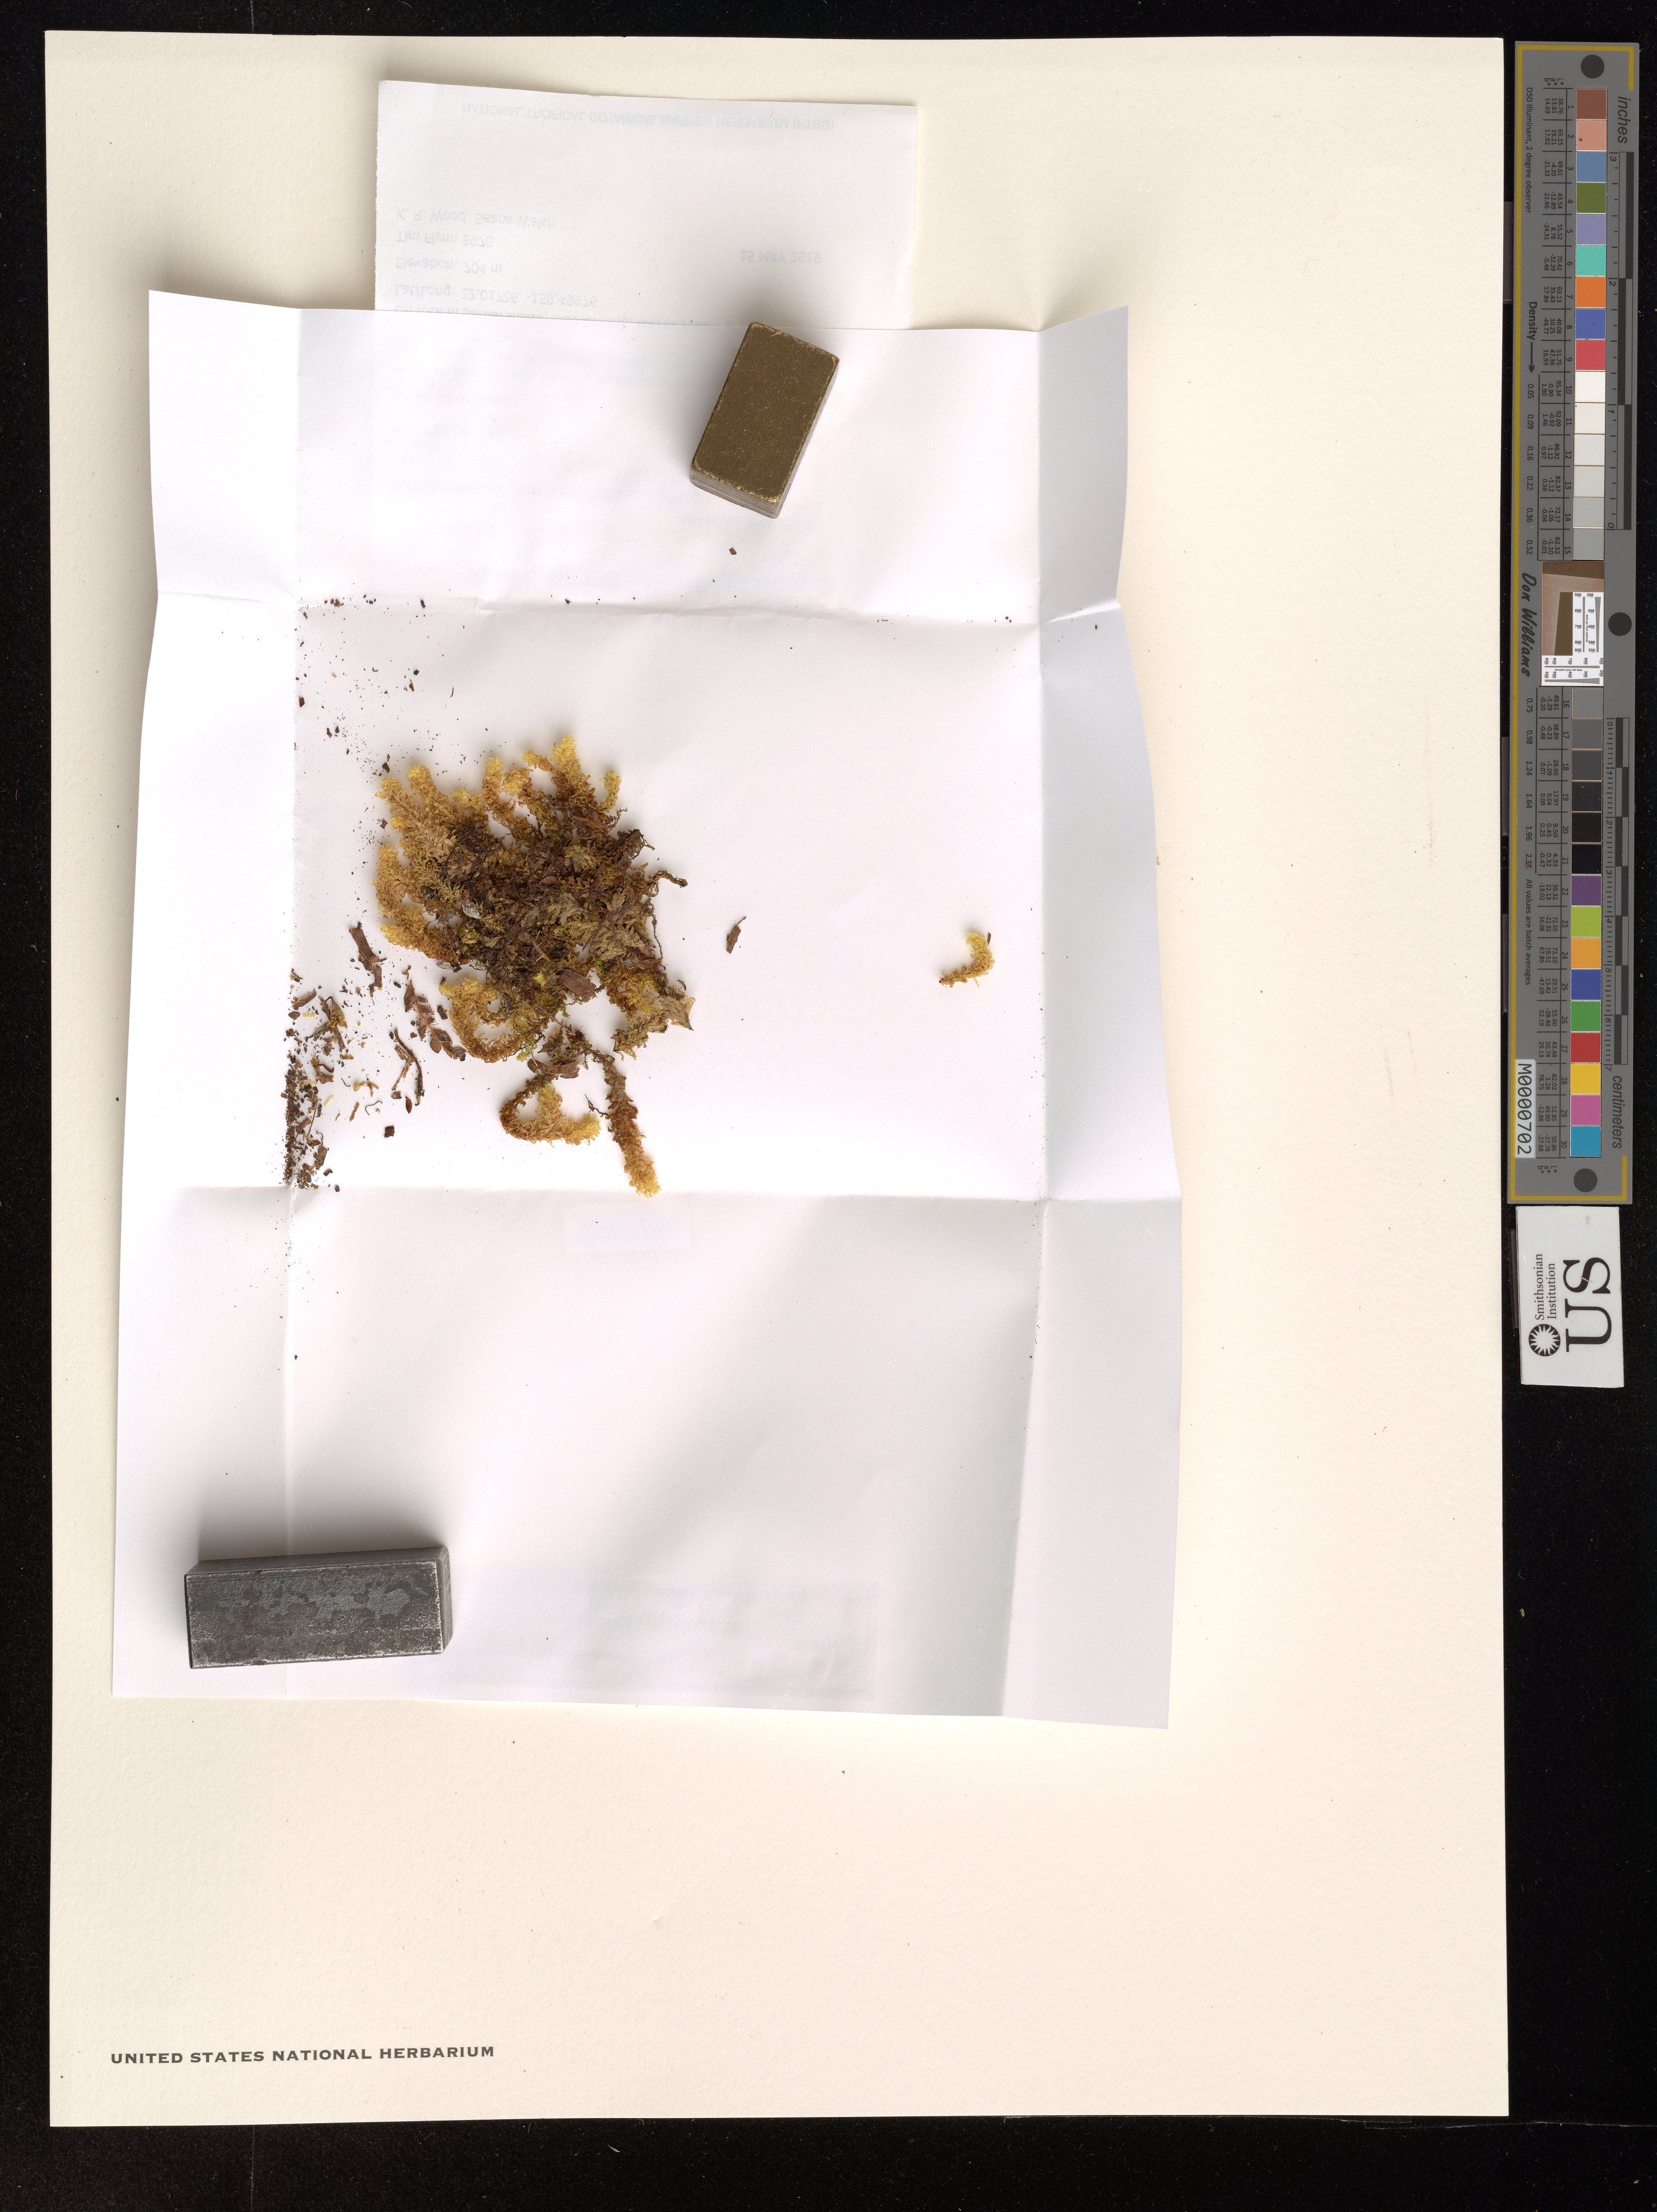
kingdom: Plantae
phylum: Bryophyta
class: Bryopsida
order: Hookeriales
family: Daltoniaceae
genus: Distichophyllum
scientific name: Distichophyllum freycinetii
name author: (Schwägr.) Mitt.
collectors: T. Flynn, K. R. Wood & S. Walsh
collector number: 8976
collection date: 2019-05-15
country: United States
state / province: Hawaii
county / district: Kauai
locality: The Hawaiian Islands. Kauai Lihue District. North Waiahi drainage.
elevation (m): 704